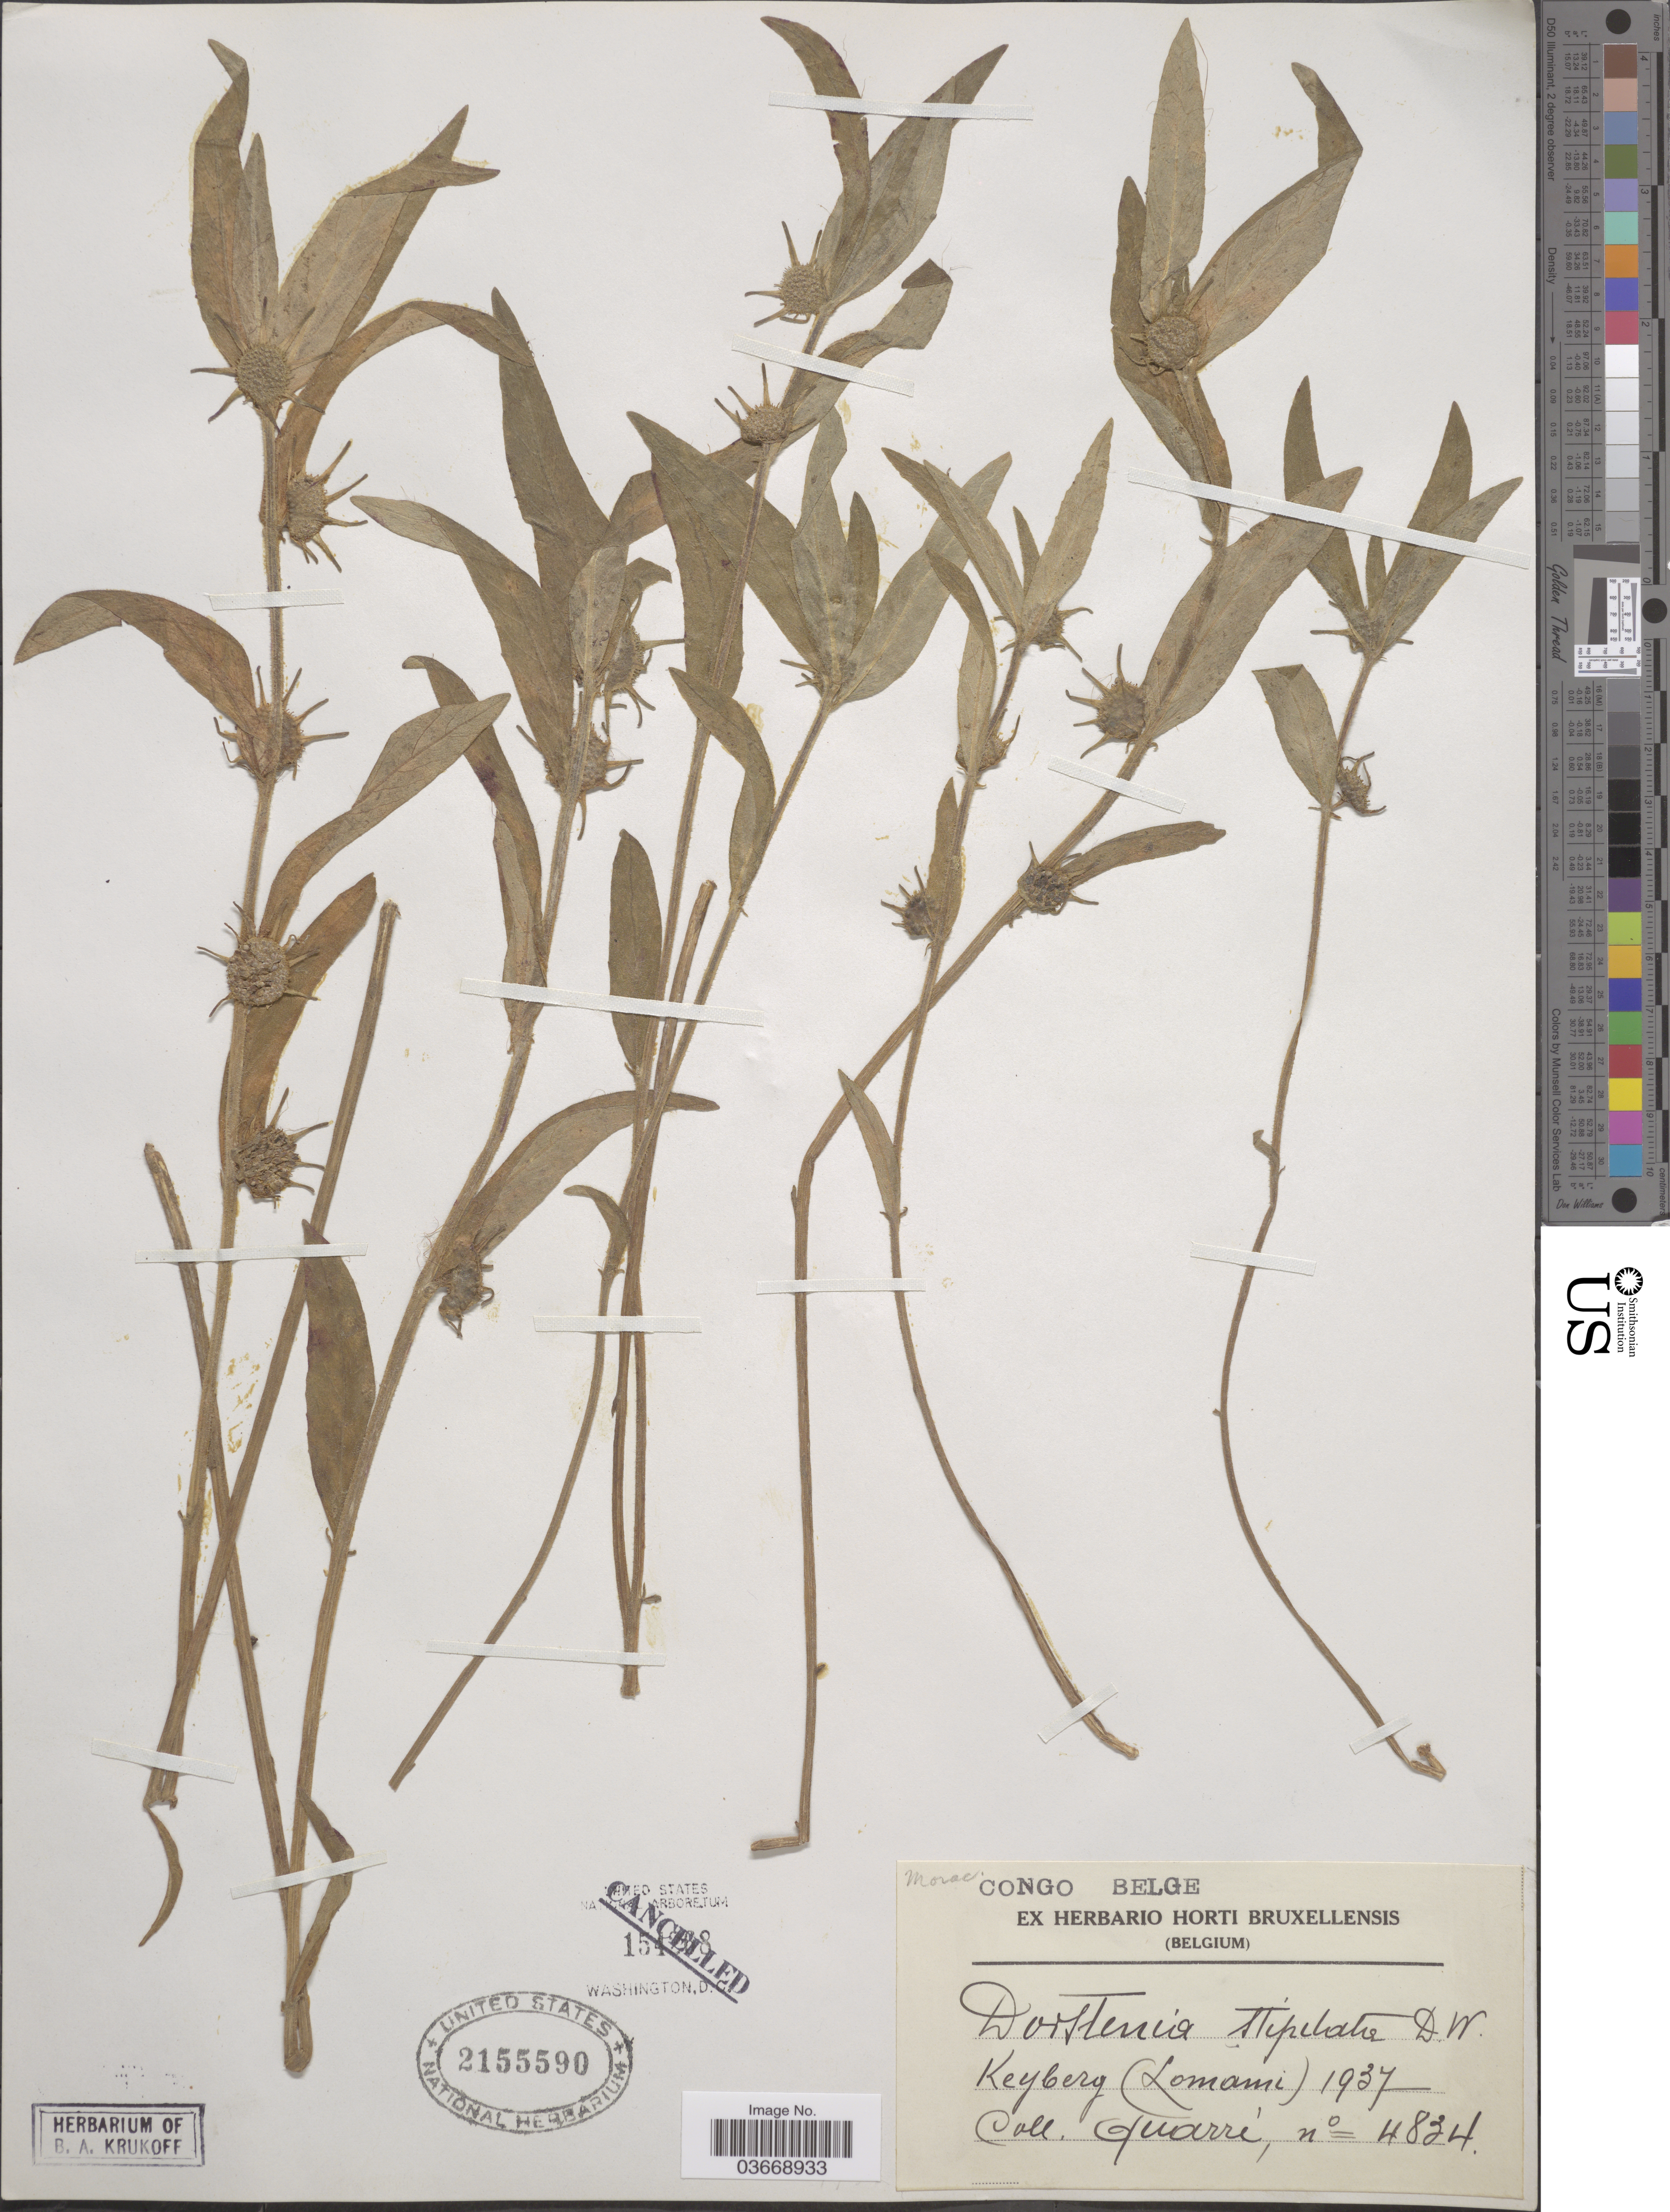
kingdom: Plantae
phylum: Tracheophyta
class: Magnoliopsida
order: Rosales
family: Moraceae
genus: Dorstenia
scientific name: Dorstenia stipulata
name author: Rendle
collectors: -. Quarre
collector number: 4834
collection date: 1937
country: Congo, Democratic Republic of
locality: Congo Belge. Keyberg (Lomami).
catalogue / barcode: US 2155590